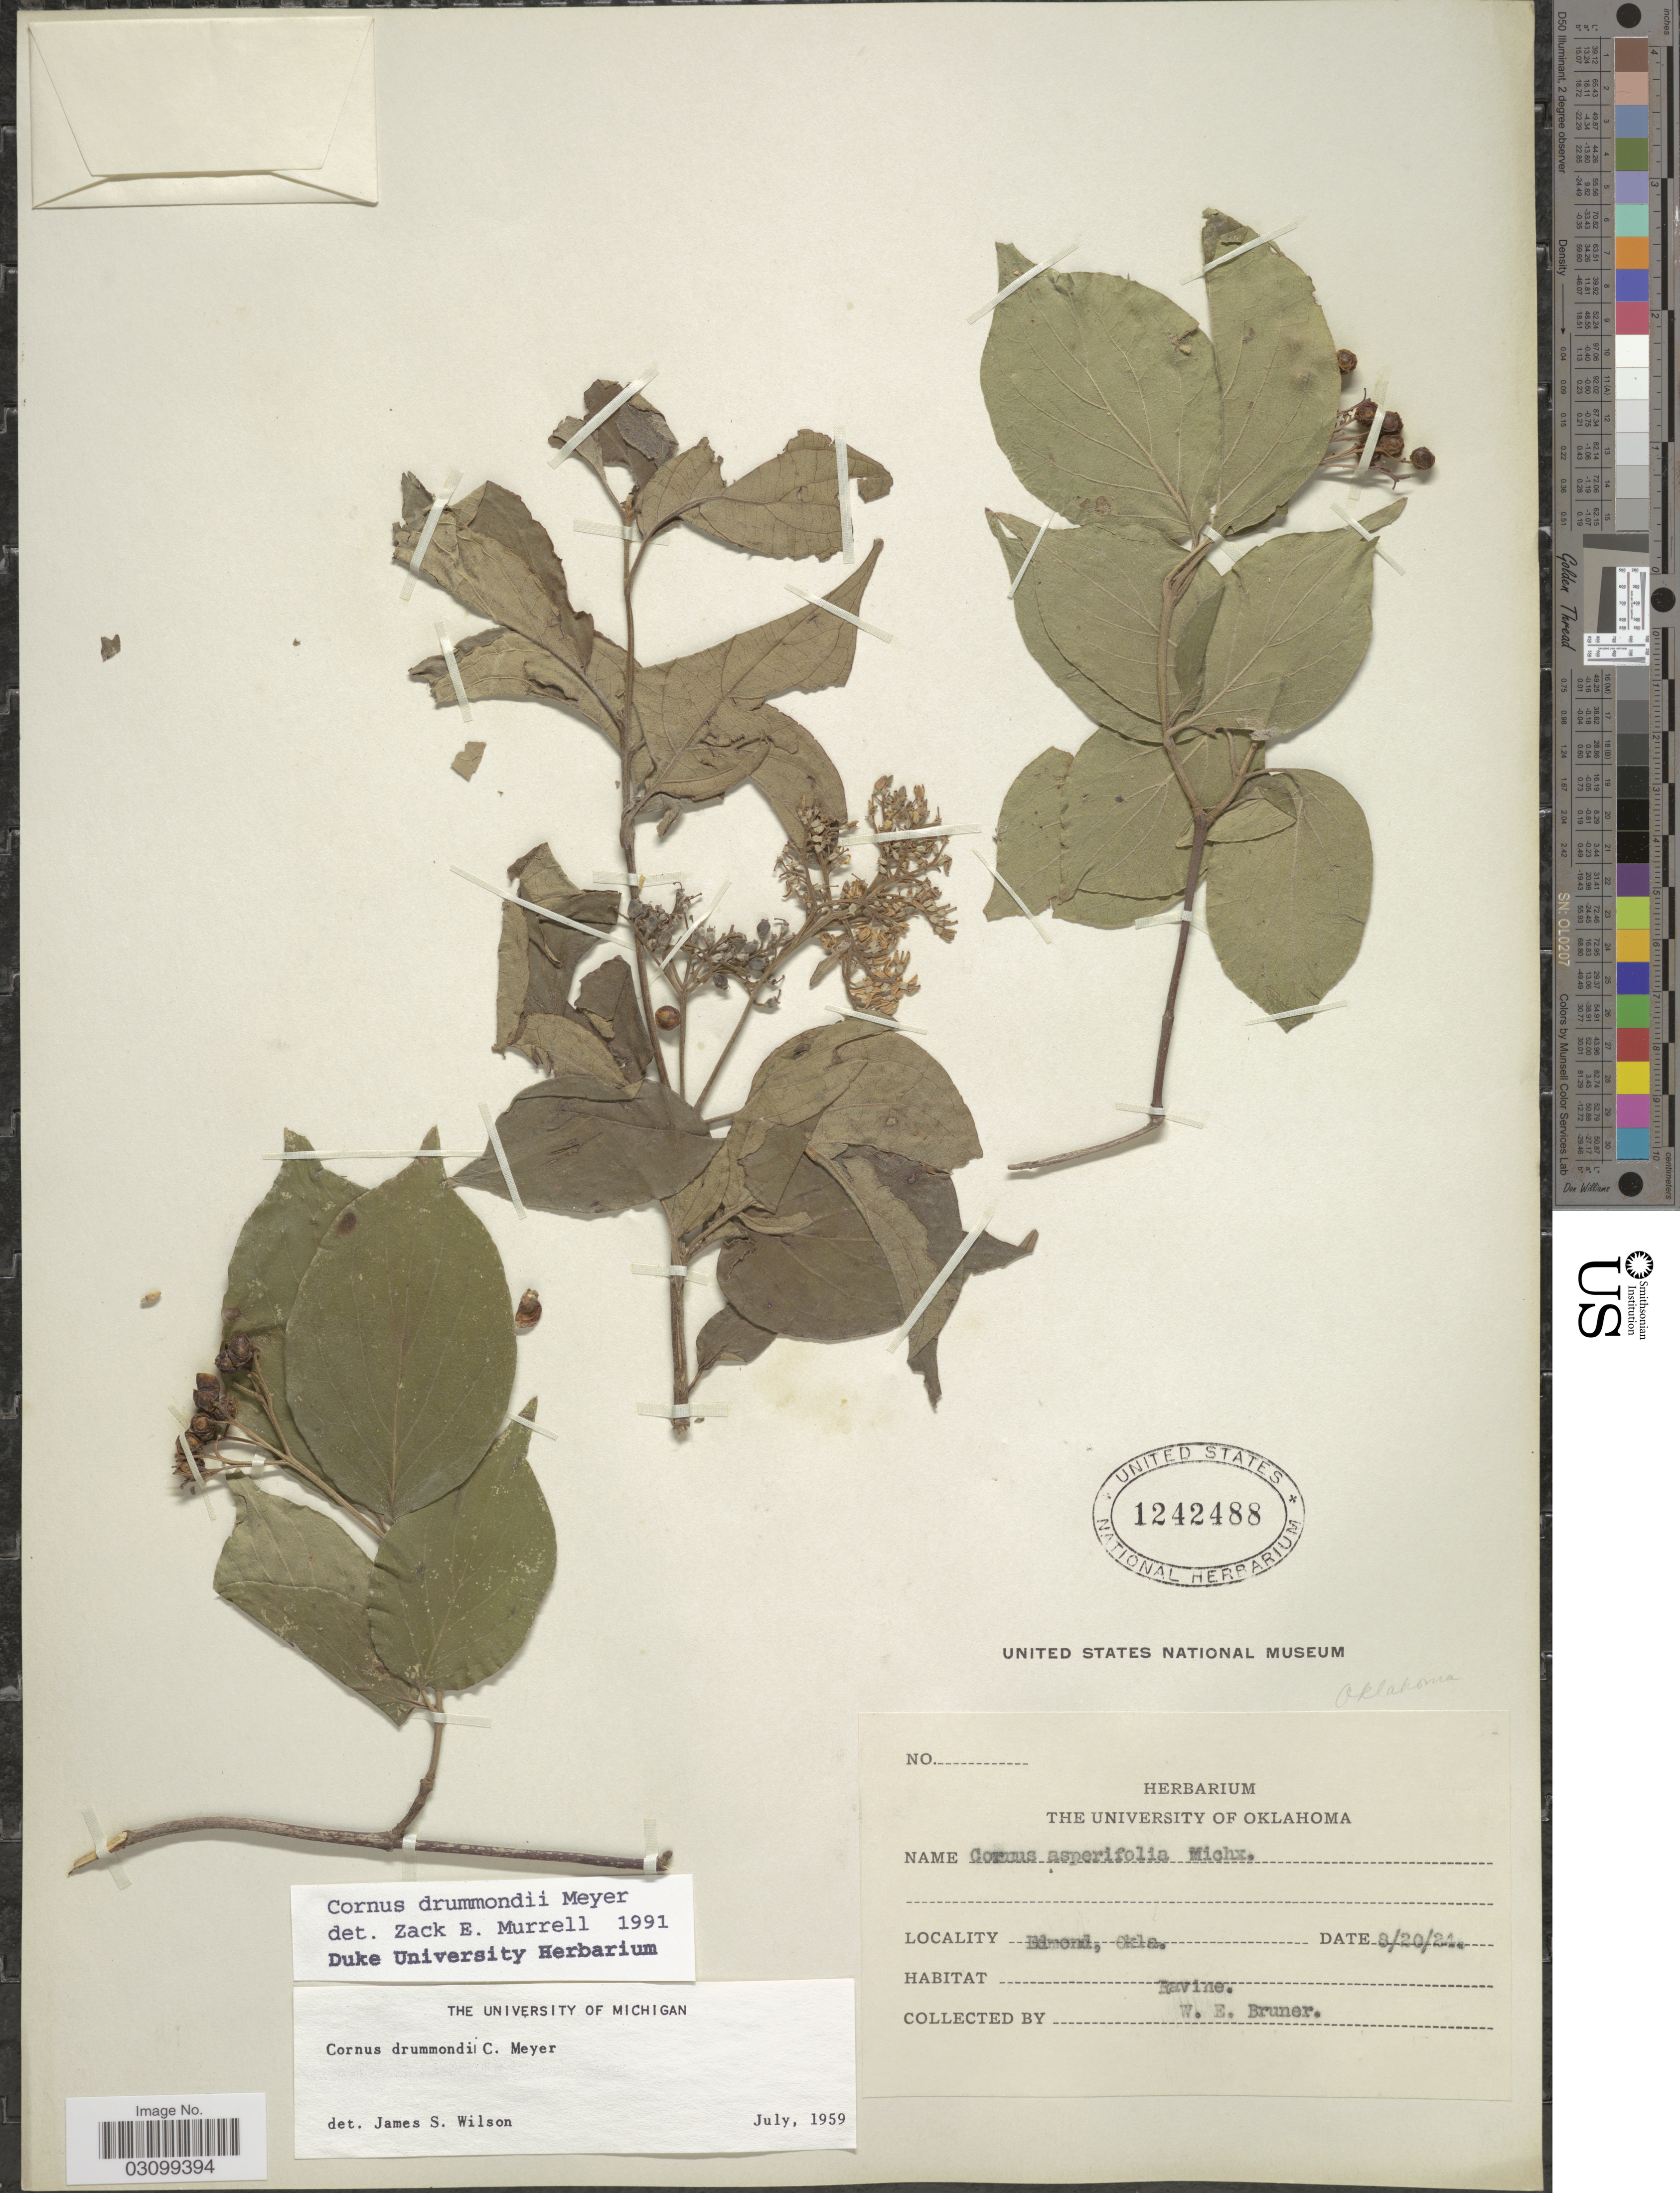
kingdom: Plantae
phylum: Tracheophyta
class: Magnoliopsida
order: Cornales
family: Cornaceae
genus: Cornus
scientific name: Cornus drummondii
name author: C.A. Mey.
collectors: W. Bruner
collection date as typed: Transcribed d/m/y: 20/8/24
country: United States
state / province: Oklahoma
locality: Edmond.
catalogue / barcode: US 1242488